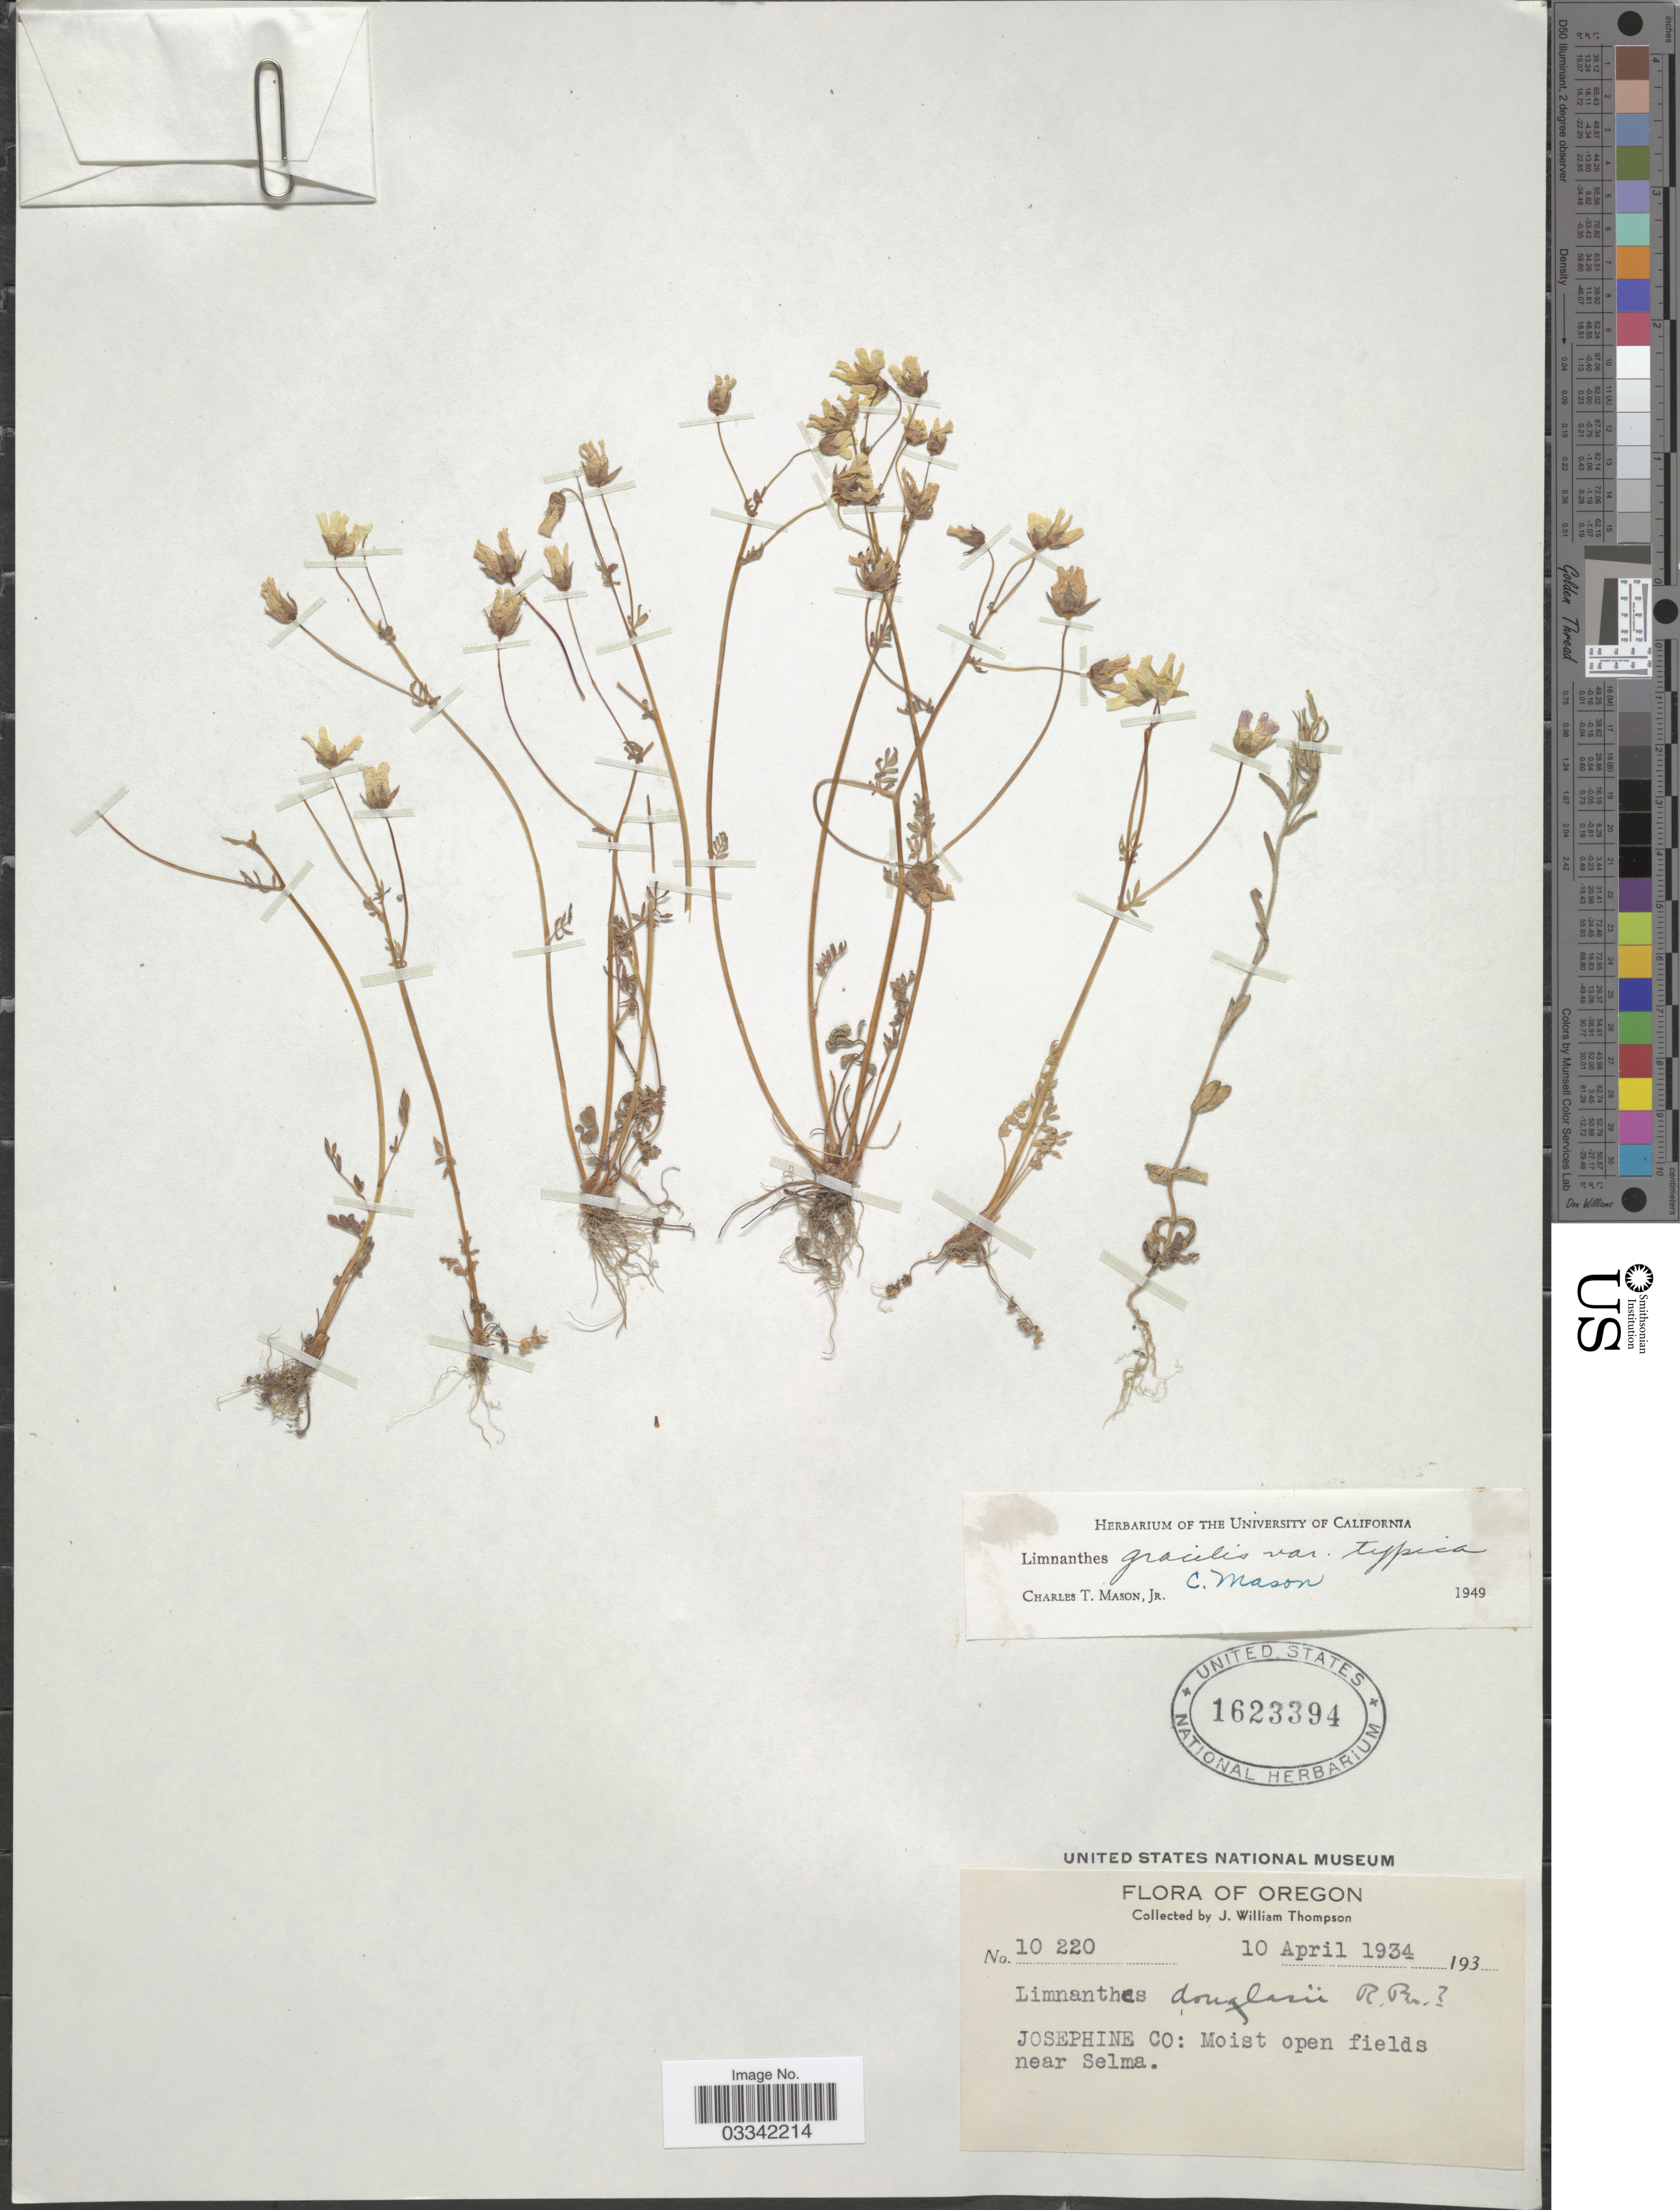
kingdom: Plantae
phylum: Tracheophyta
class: Magnoliopsida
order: Brassicales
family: Limnanthaceae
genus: Limnanthes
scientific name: Limnanthes gracilis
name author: Howell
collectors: J. W. Thompson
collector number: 10220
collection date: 1934-04-10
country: United States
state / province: Oregon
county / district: Josephine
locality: Josephine Co: Moist open fields near Selma.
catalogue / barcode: US 1623394